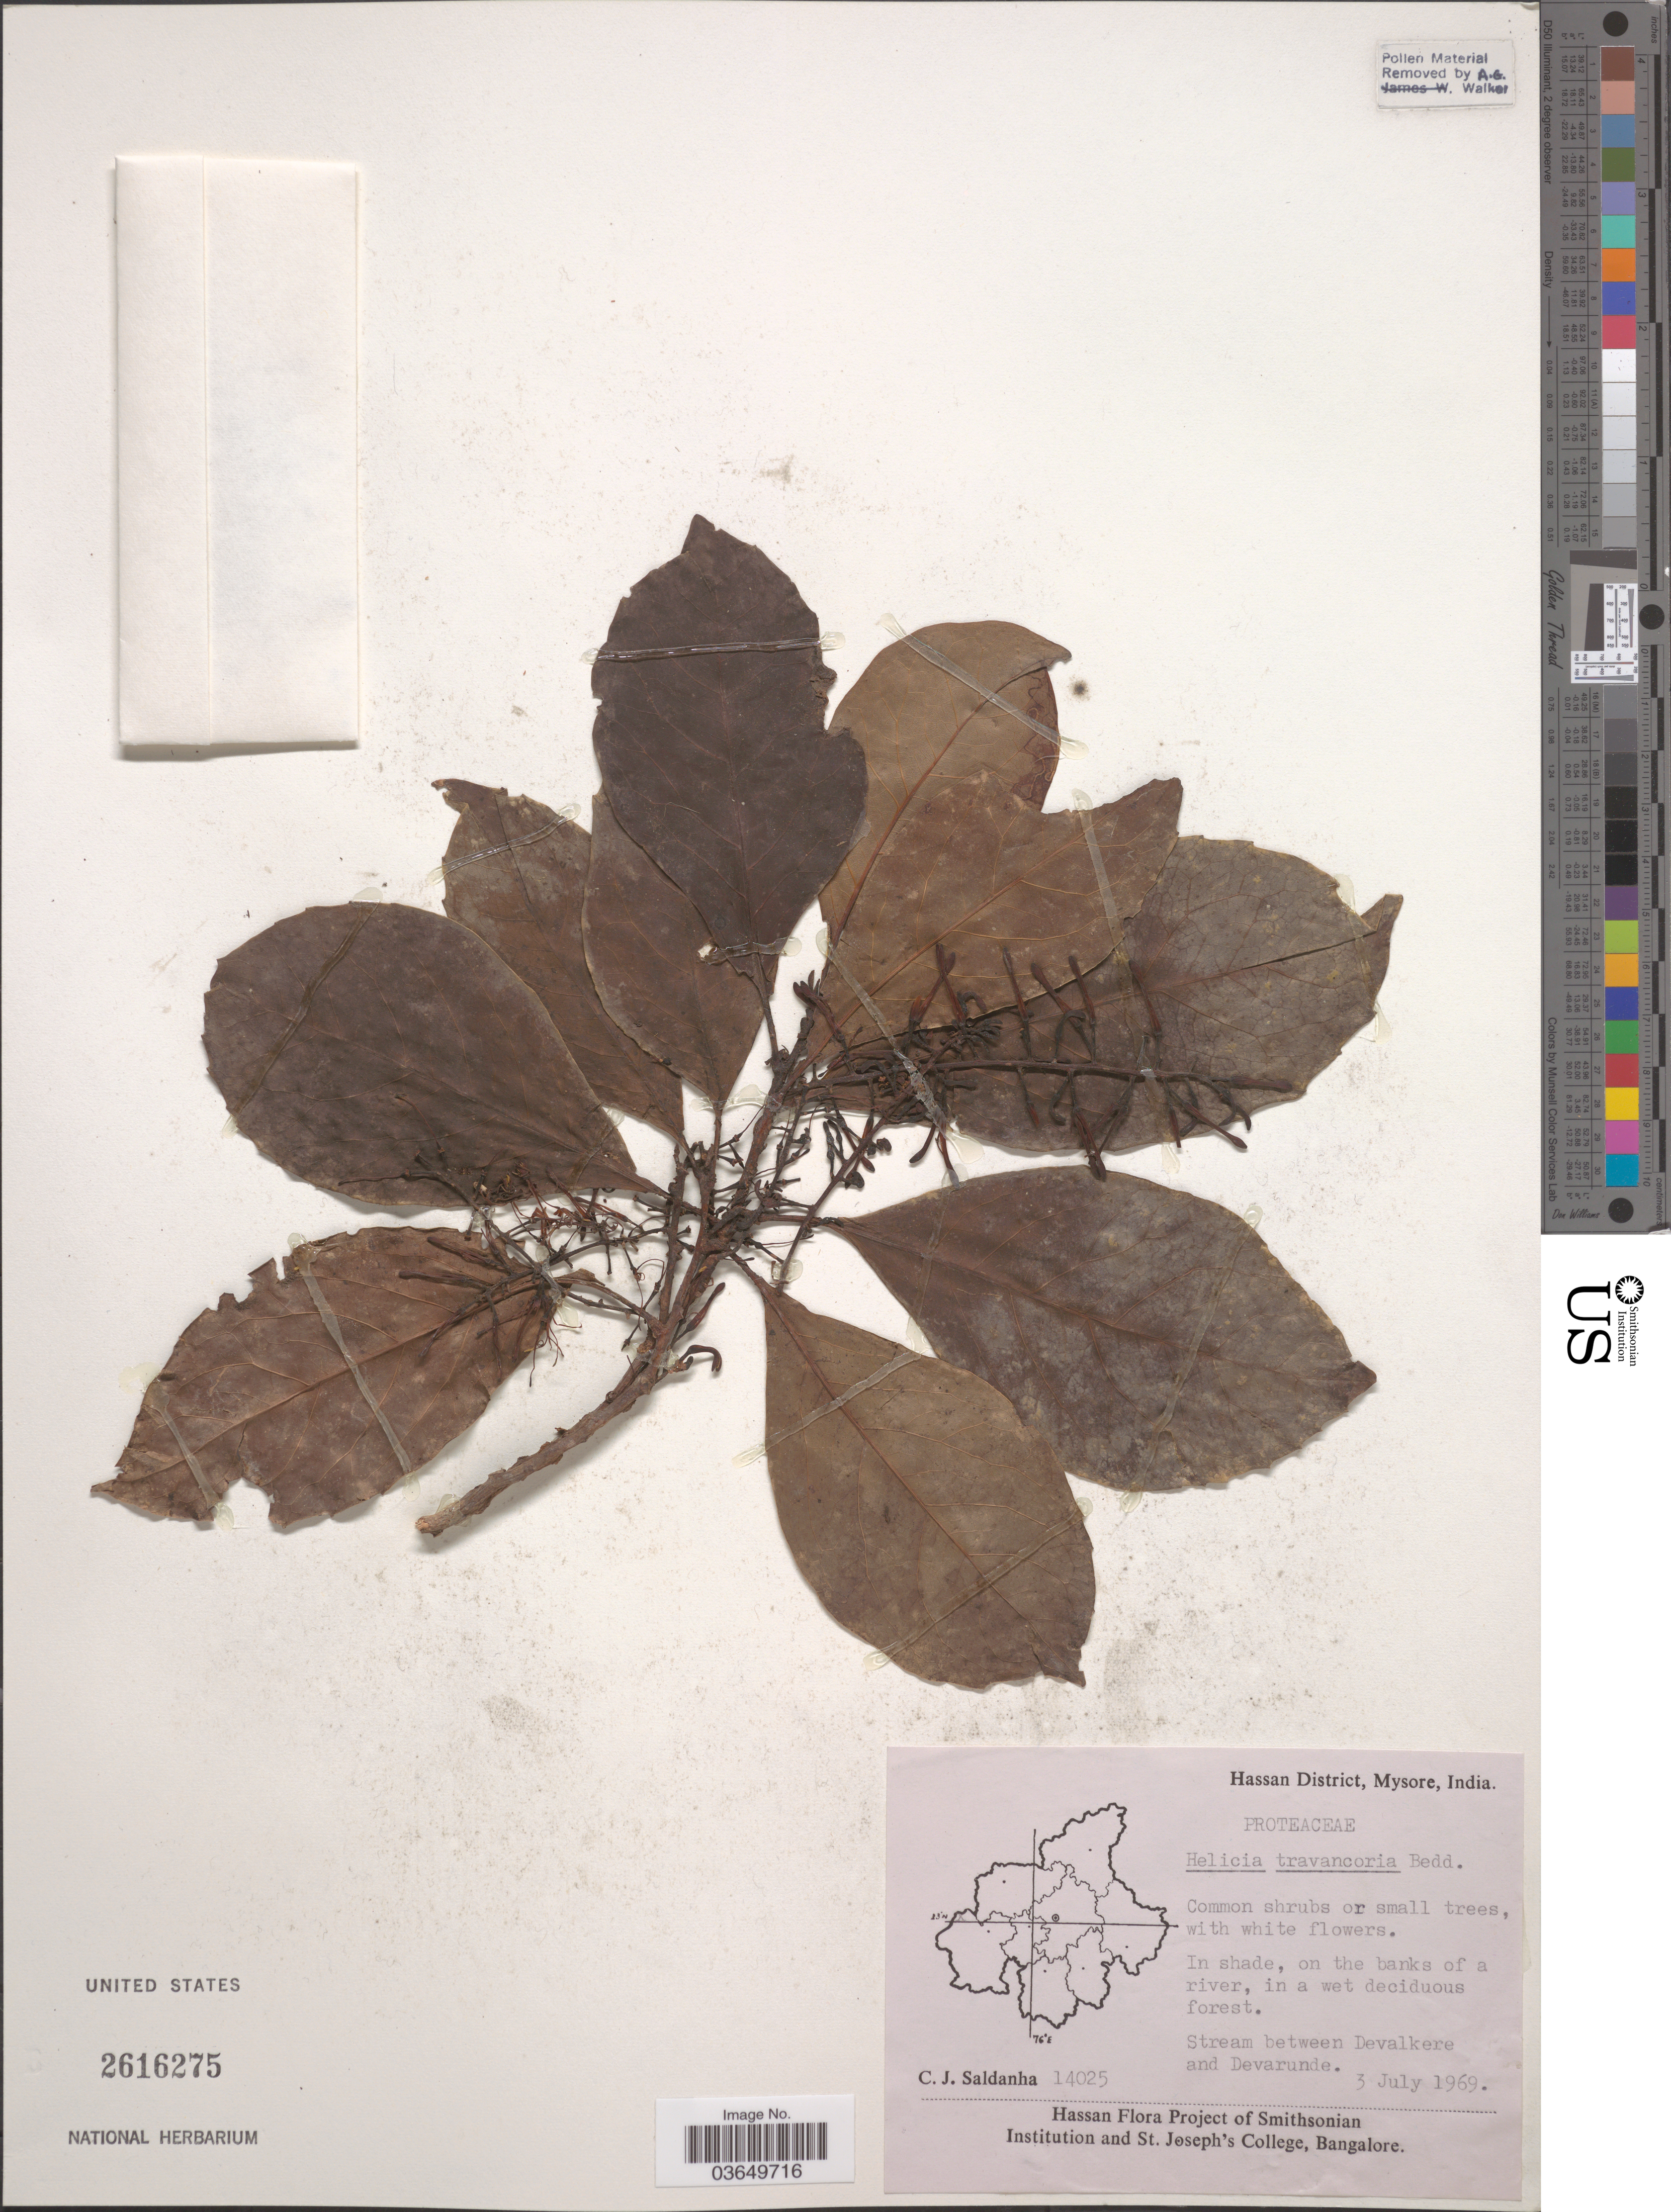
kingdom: Plantae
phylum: Tracheophyta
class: Magnoliopsida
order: Proteales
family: Proteaceae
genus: Helicia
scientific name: Helicia travancorica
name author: Bedd. ex Hook. f.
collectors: C. J. Saldanha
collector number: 14025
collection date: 1969-07-03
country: India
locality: Hassan District, Mysore. Stream between Devalkere and Devarunde.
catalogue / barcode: US 2616275